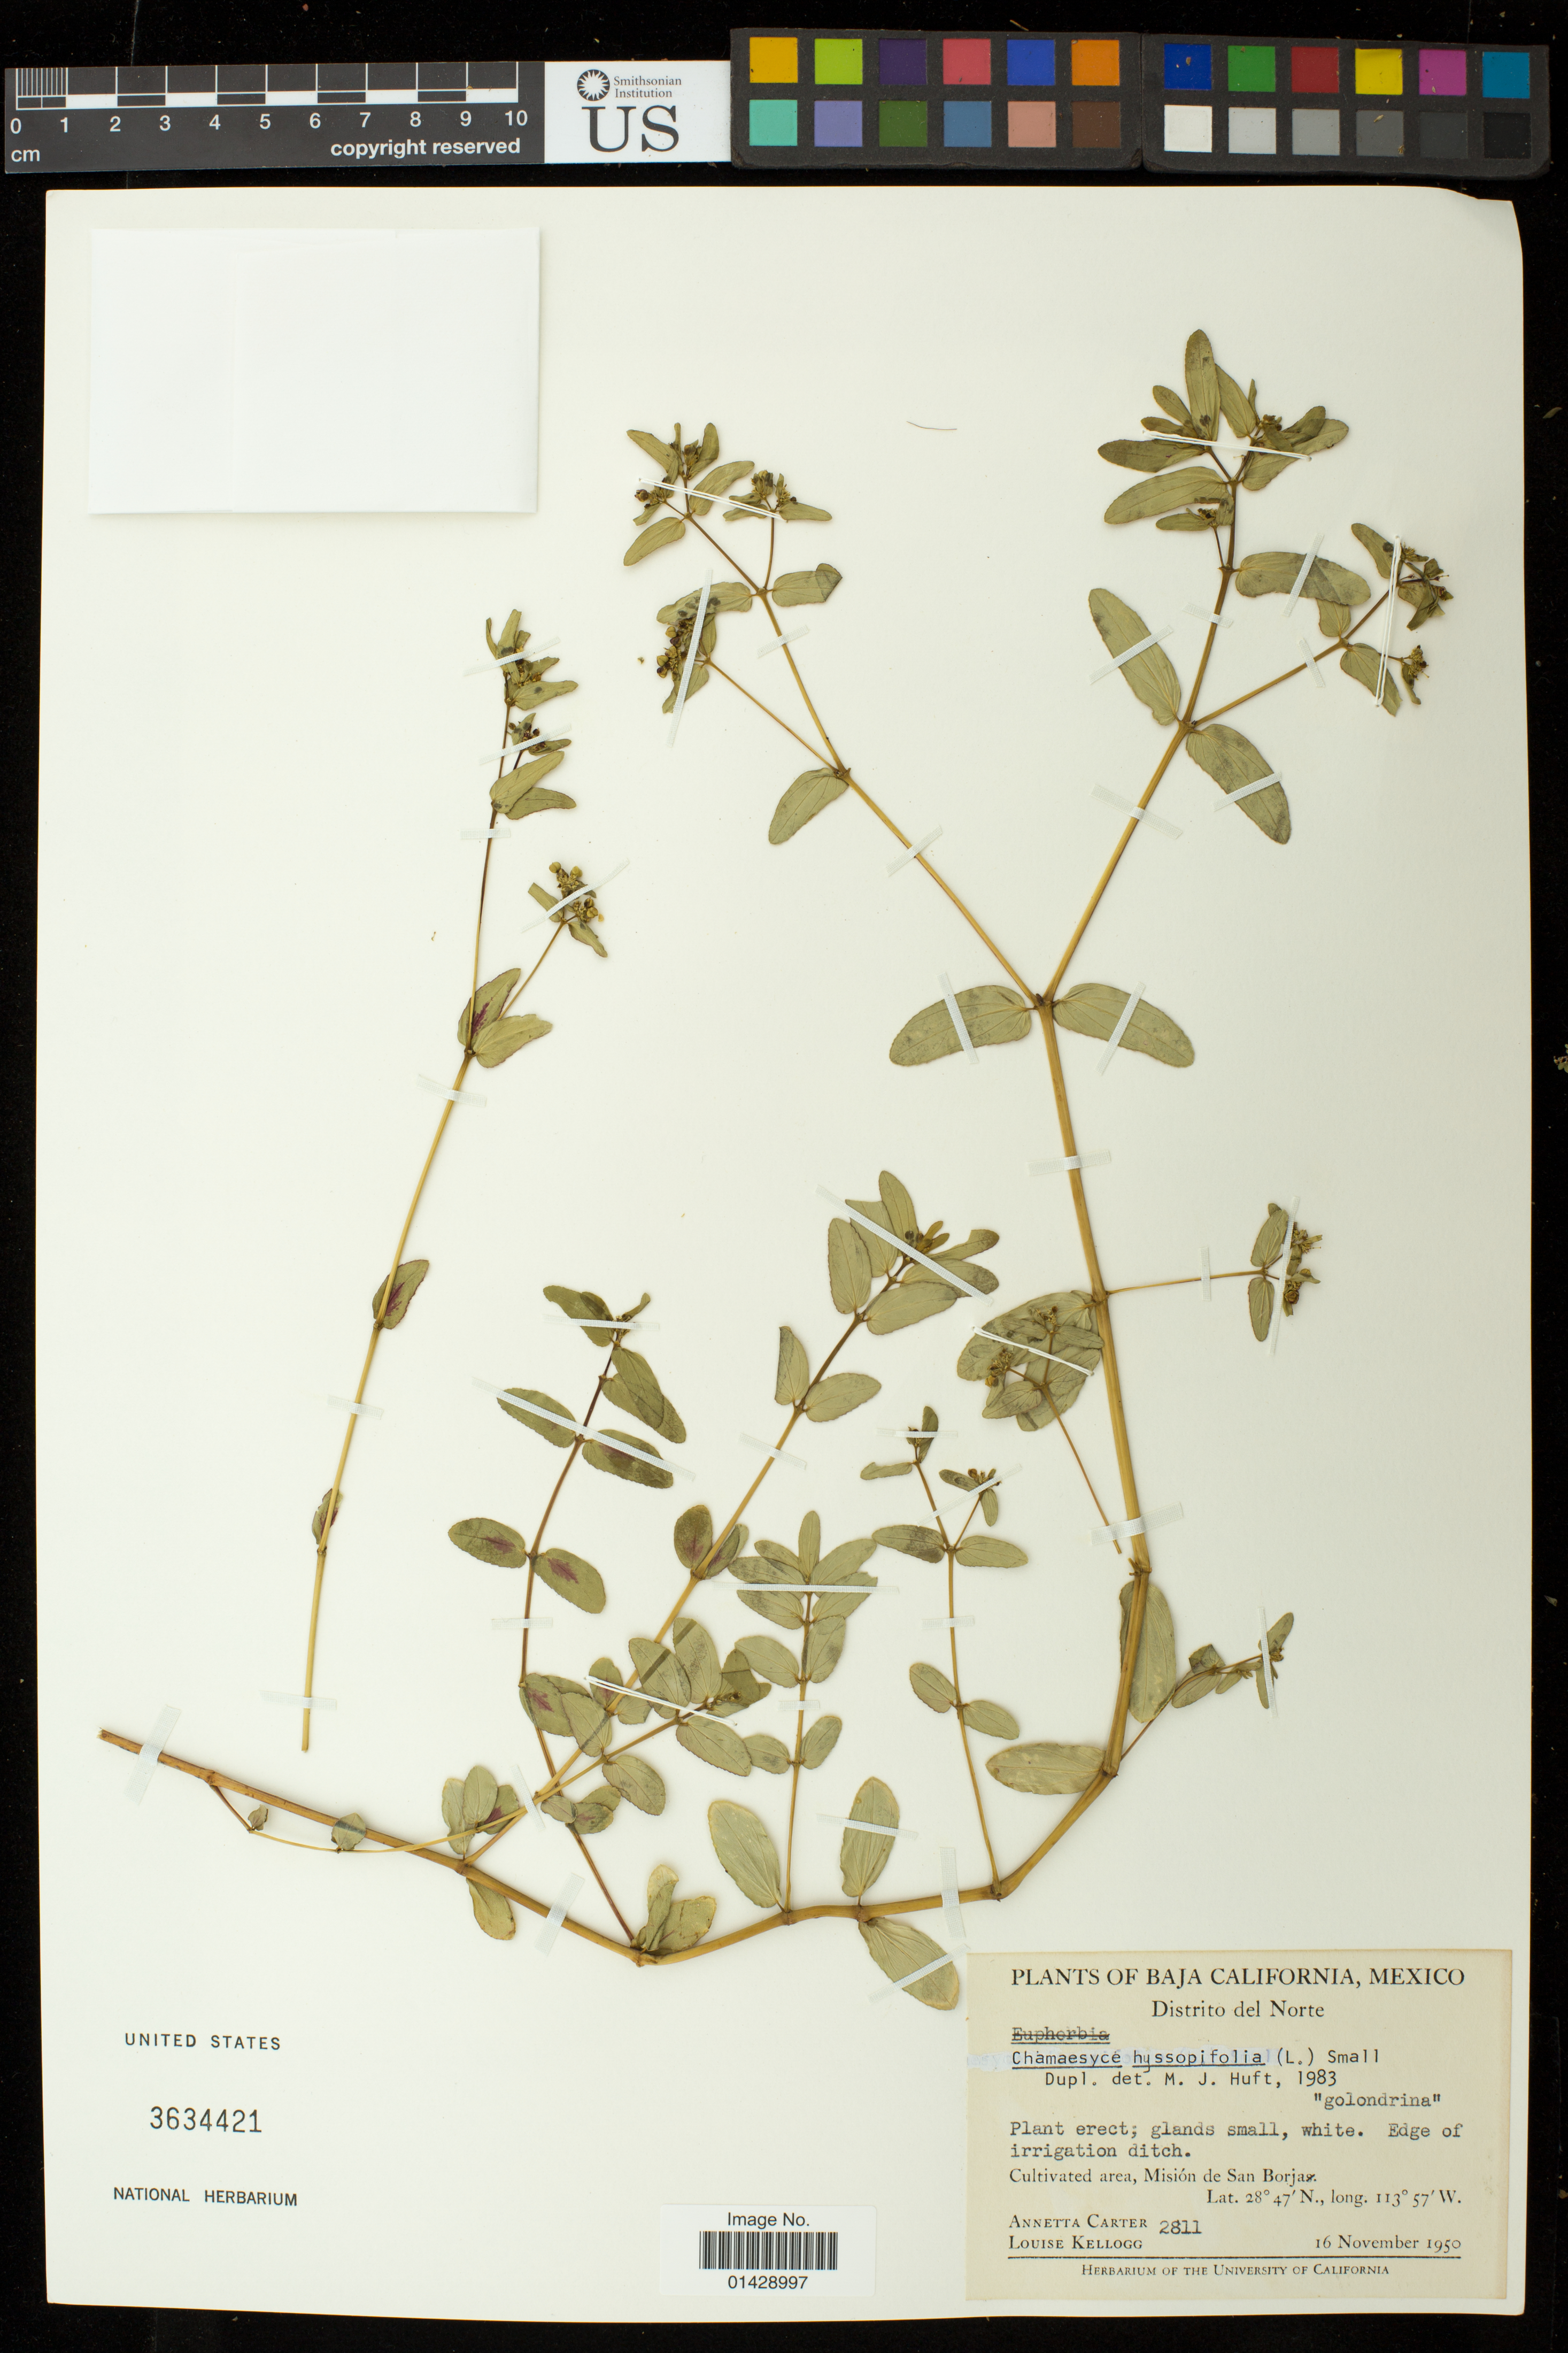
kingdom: Plantae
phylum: Tracheophyta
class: Magnoliopsida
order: Malpighiales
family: Euphorbiaceae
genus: Euphorbia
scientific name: Euphorbia hyssopifolia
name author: L.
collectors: A. Carter & L. Kellogg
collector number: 2811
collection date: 1950-11-16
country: Mexico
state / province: Baja California Norte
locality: Cultivated area, Mision de San Borja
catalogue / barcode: US 3634421